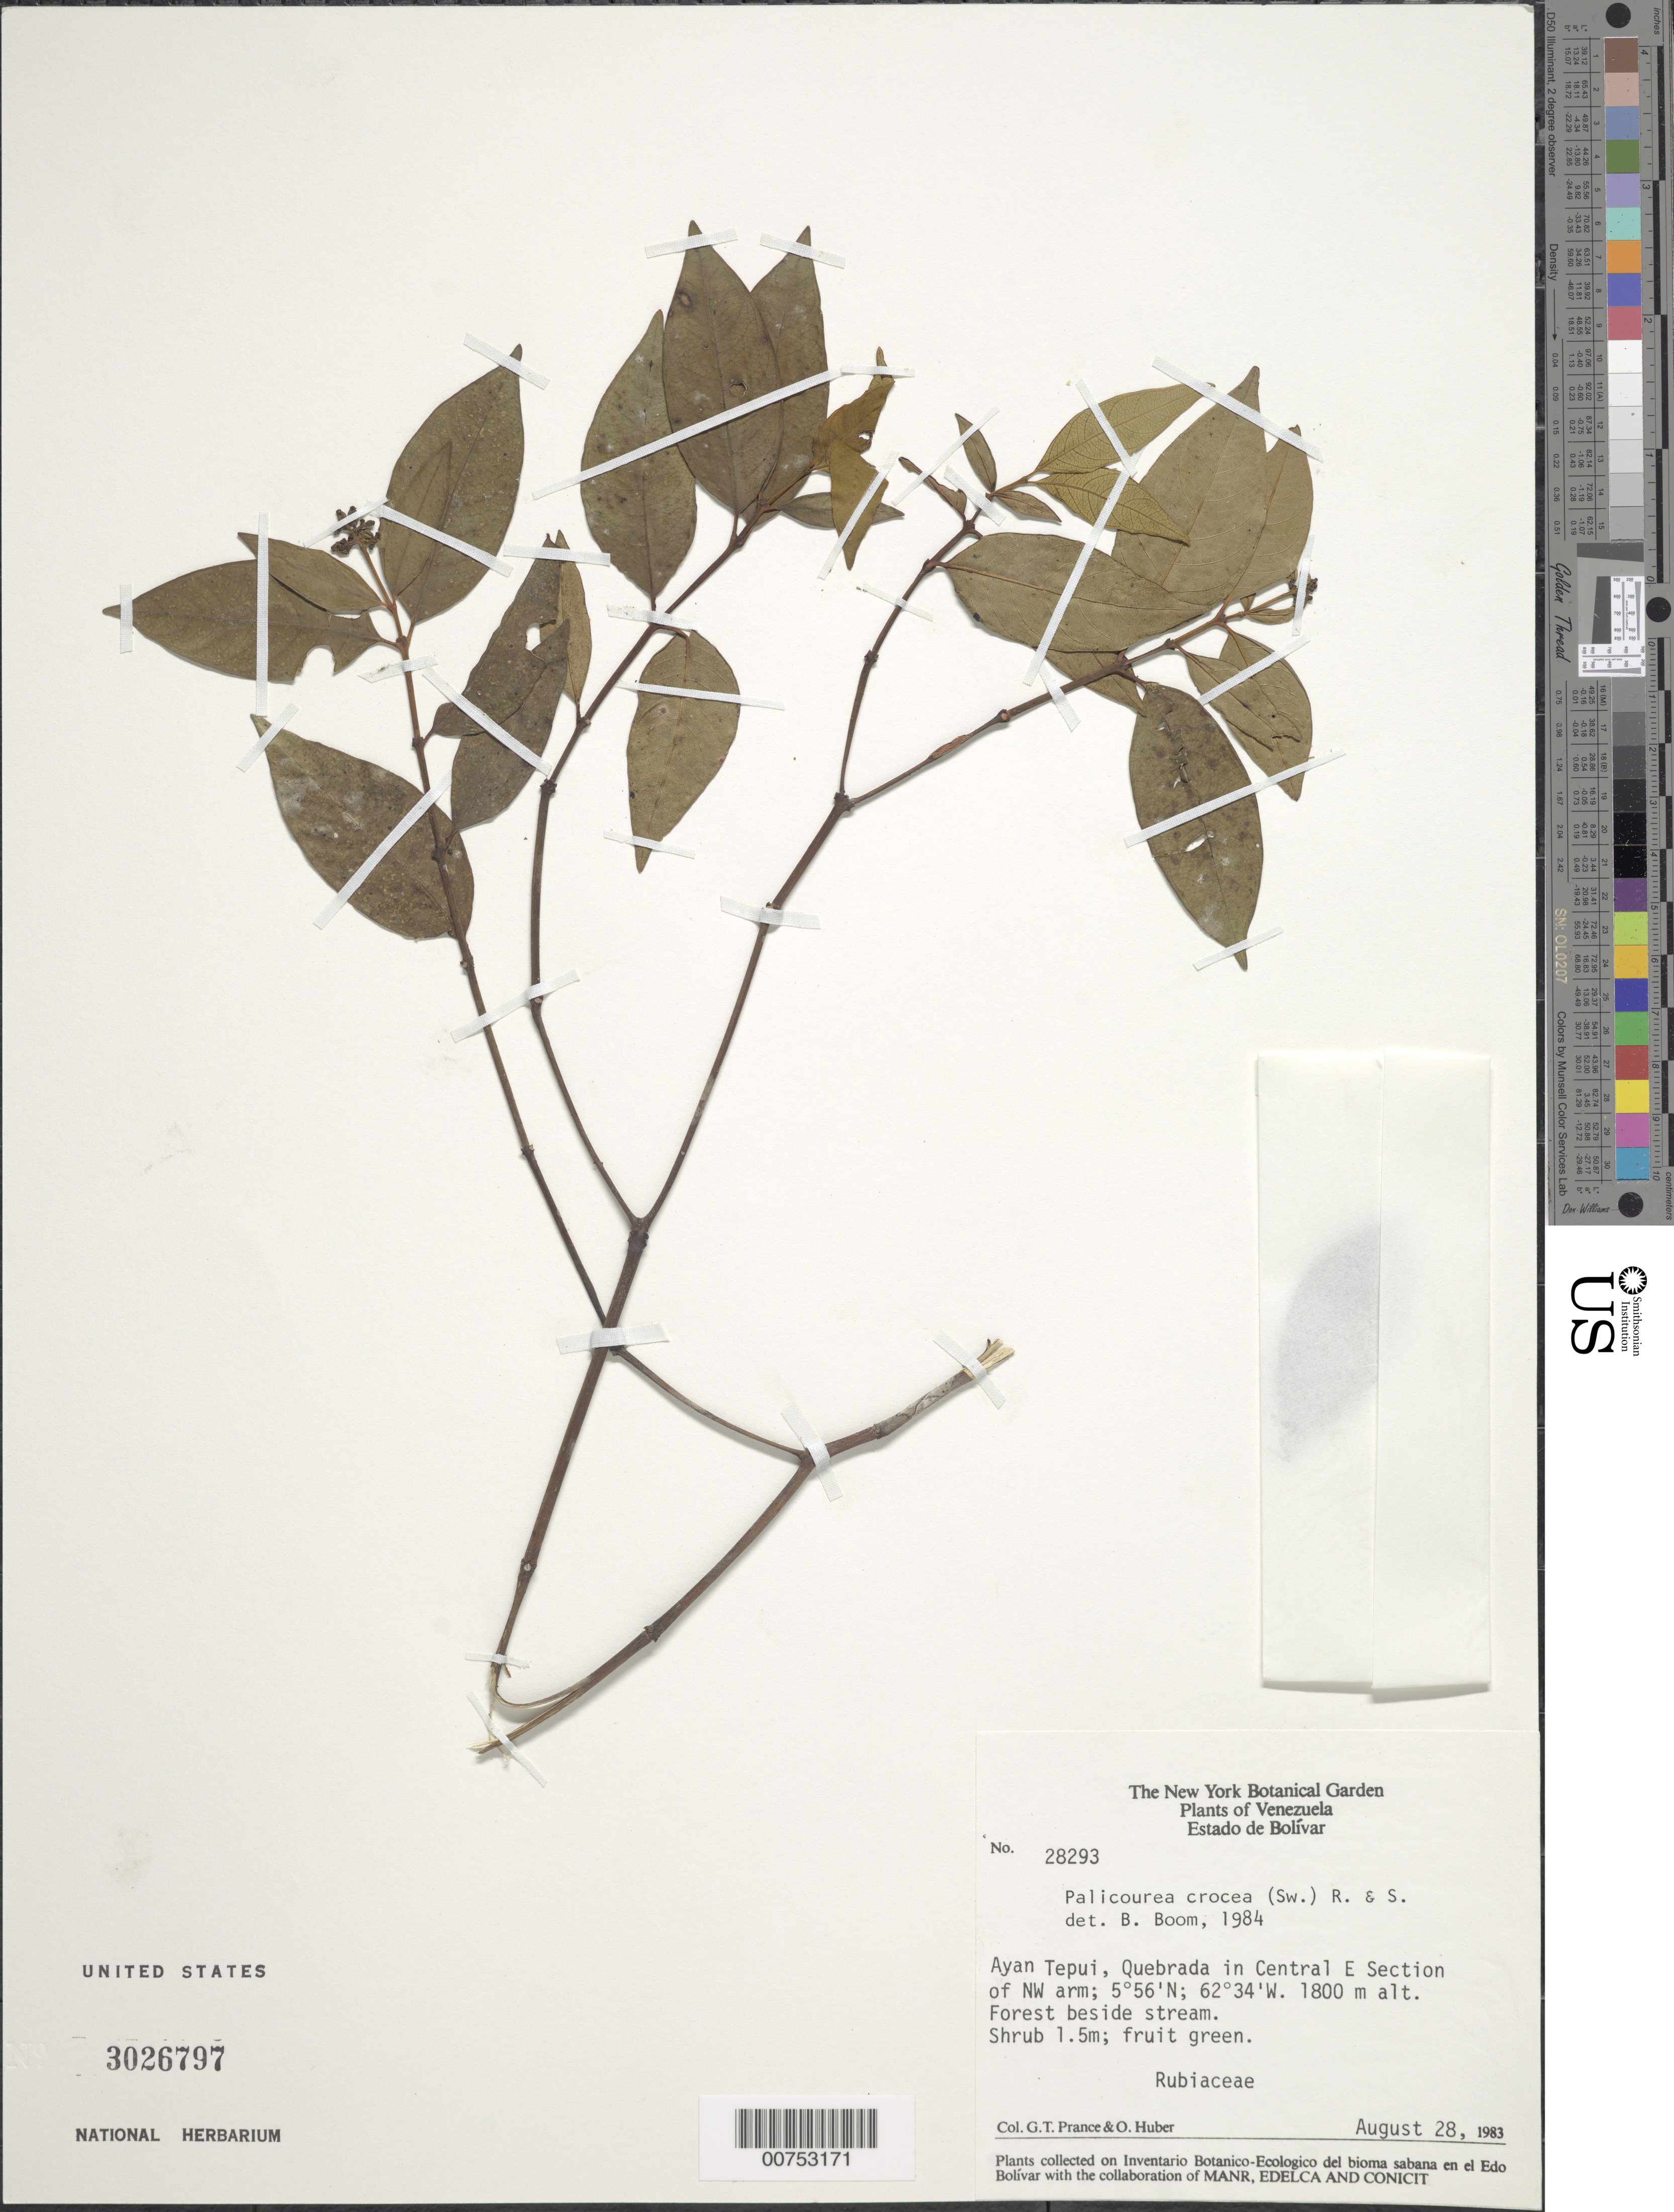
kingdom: Plantae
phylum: Tracheophyta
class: Magnoliopsida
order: Gentianales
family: Rubiaceae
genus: Palicourea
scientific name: Palicourea crocea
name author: (Sw.) Schult.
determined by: Boom, B. M.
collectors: G. T. Prance & O. Huber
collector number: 28293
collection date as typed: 28-Aug-83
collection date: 1983-08-28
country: Venezuela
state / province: Bolívar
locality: Auyan tepuí, central-east section of NW arm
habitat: Forest beside stream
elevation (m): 1800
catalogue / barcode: US 3026797